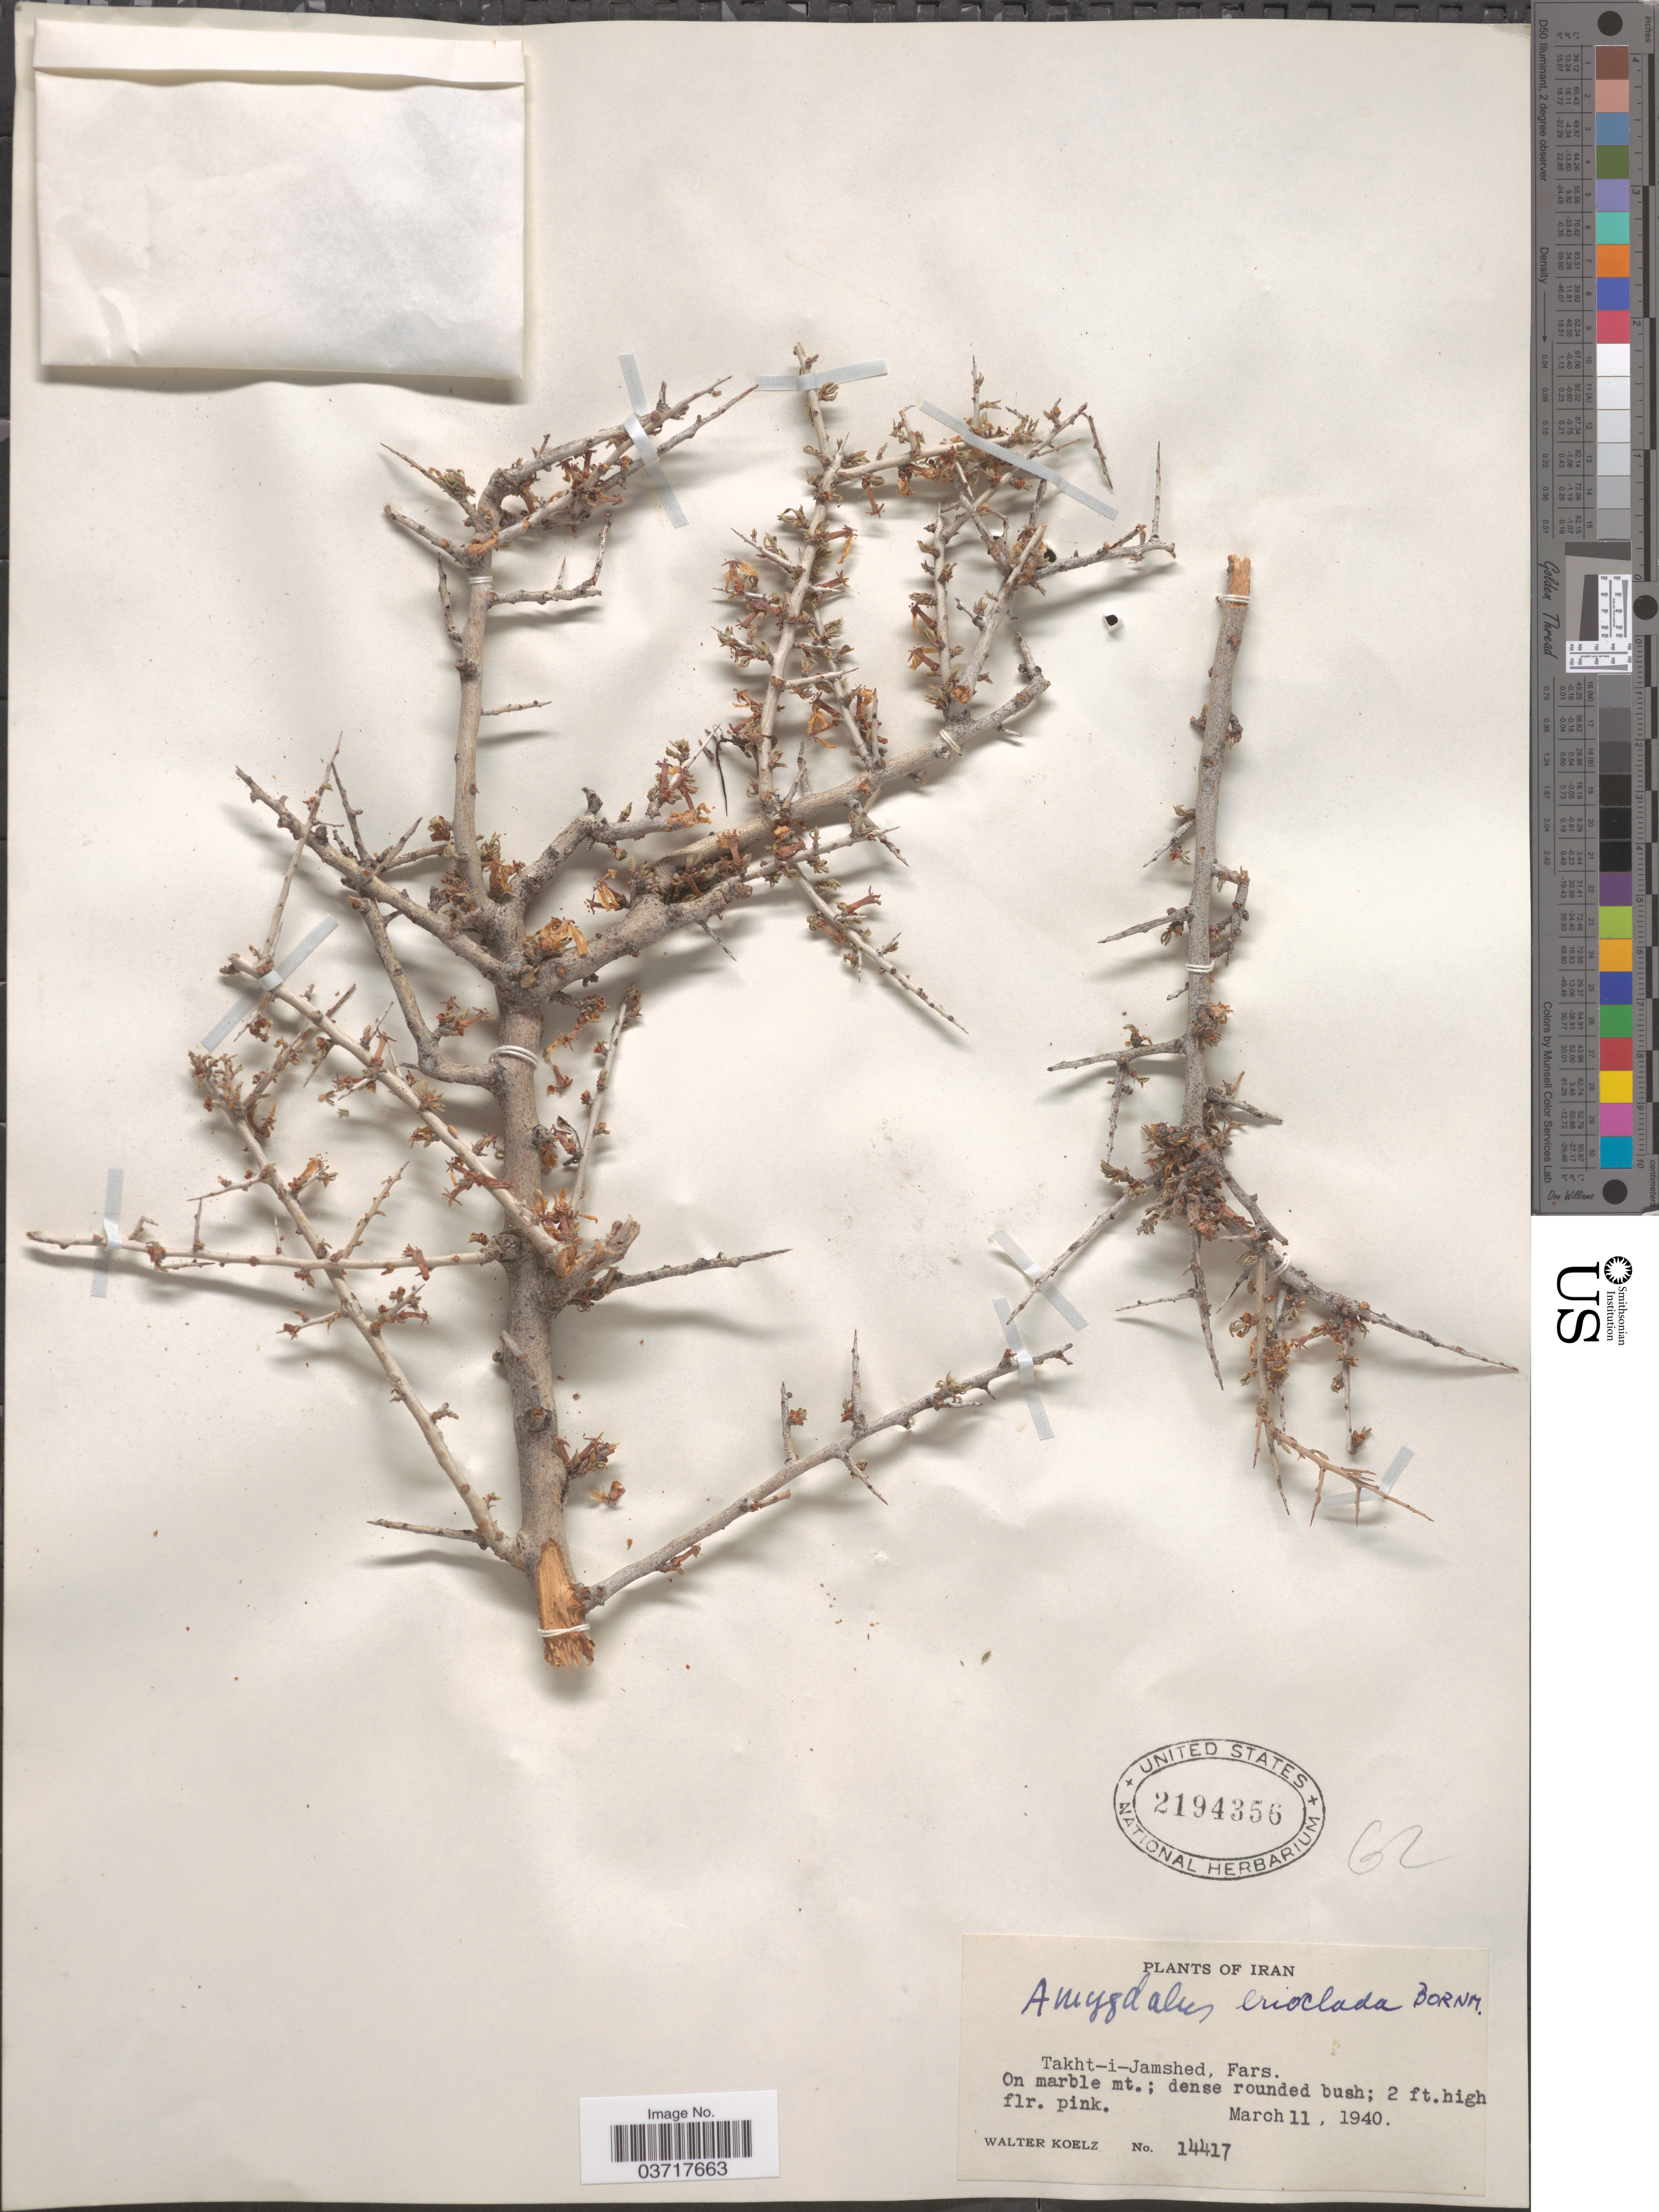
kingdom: Plantae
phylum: Tracheophyta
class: Magnoliopsida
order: Rosales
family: Rosaceae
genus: Prunus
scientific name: Prunus erioclada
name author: Bornm.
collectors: W. N. Koelz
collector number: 14417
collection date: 1940-03-11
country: Iran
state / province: Fars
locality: Takht-i-Jamshed.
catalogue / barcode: US 2194356